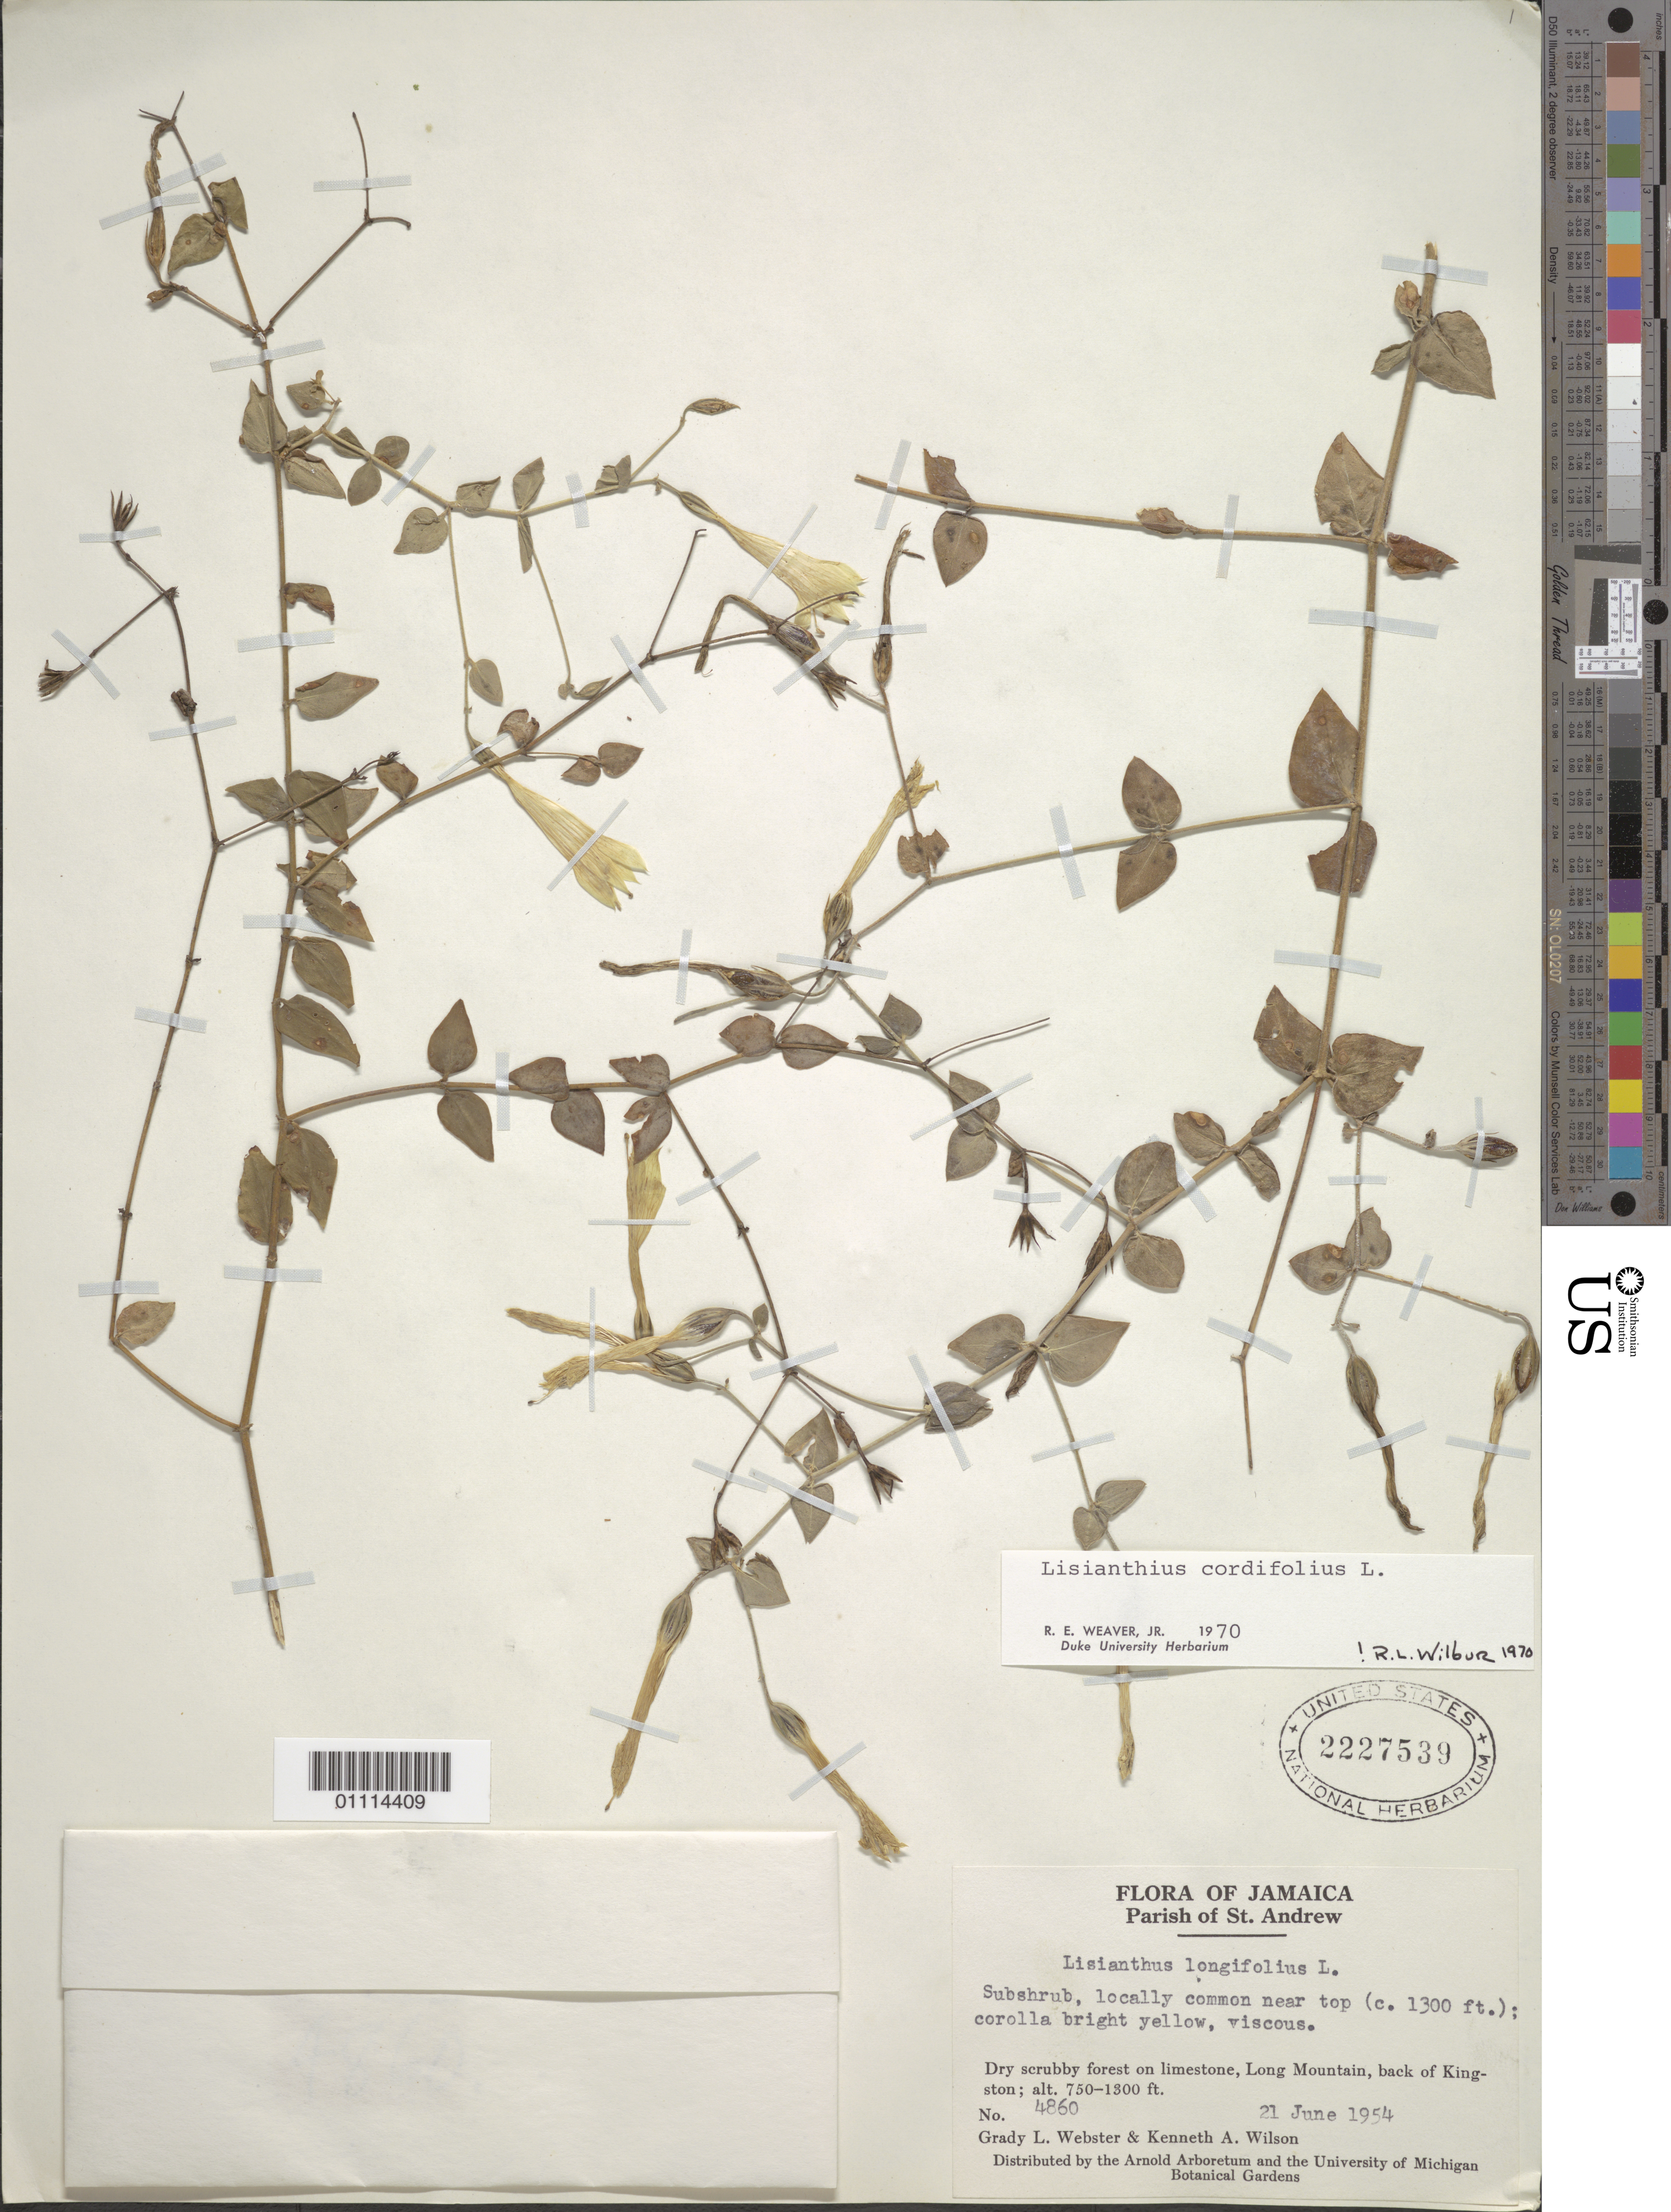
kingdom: Plantae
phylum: Tracheophyta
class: Magnoliopsida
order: Gentianales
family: Gentianaceae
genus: Lisianthius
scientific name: Lisianthius cordifolius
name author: L.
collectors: G. L. Webster & K. A. Wilson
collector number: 4860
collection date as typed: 21 Jun 1954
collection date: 1954-06-21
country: Jamaica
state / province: Saint Andrew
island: Jamaica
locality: Dry scrubby forest on limestone, Long Mountain, back of Kingston. Locally common near top.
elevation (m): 229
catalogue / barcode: US 2227539